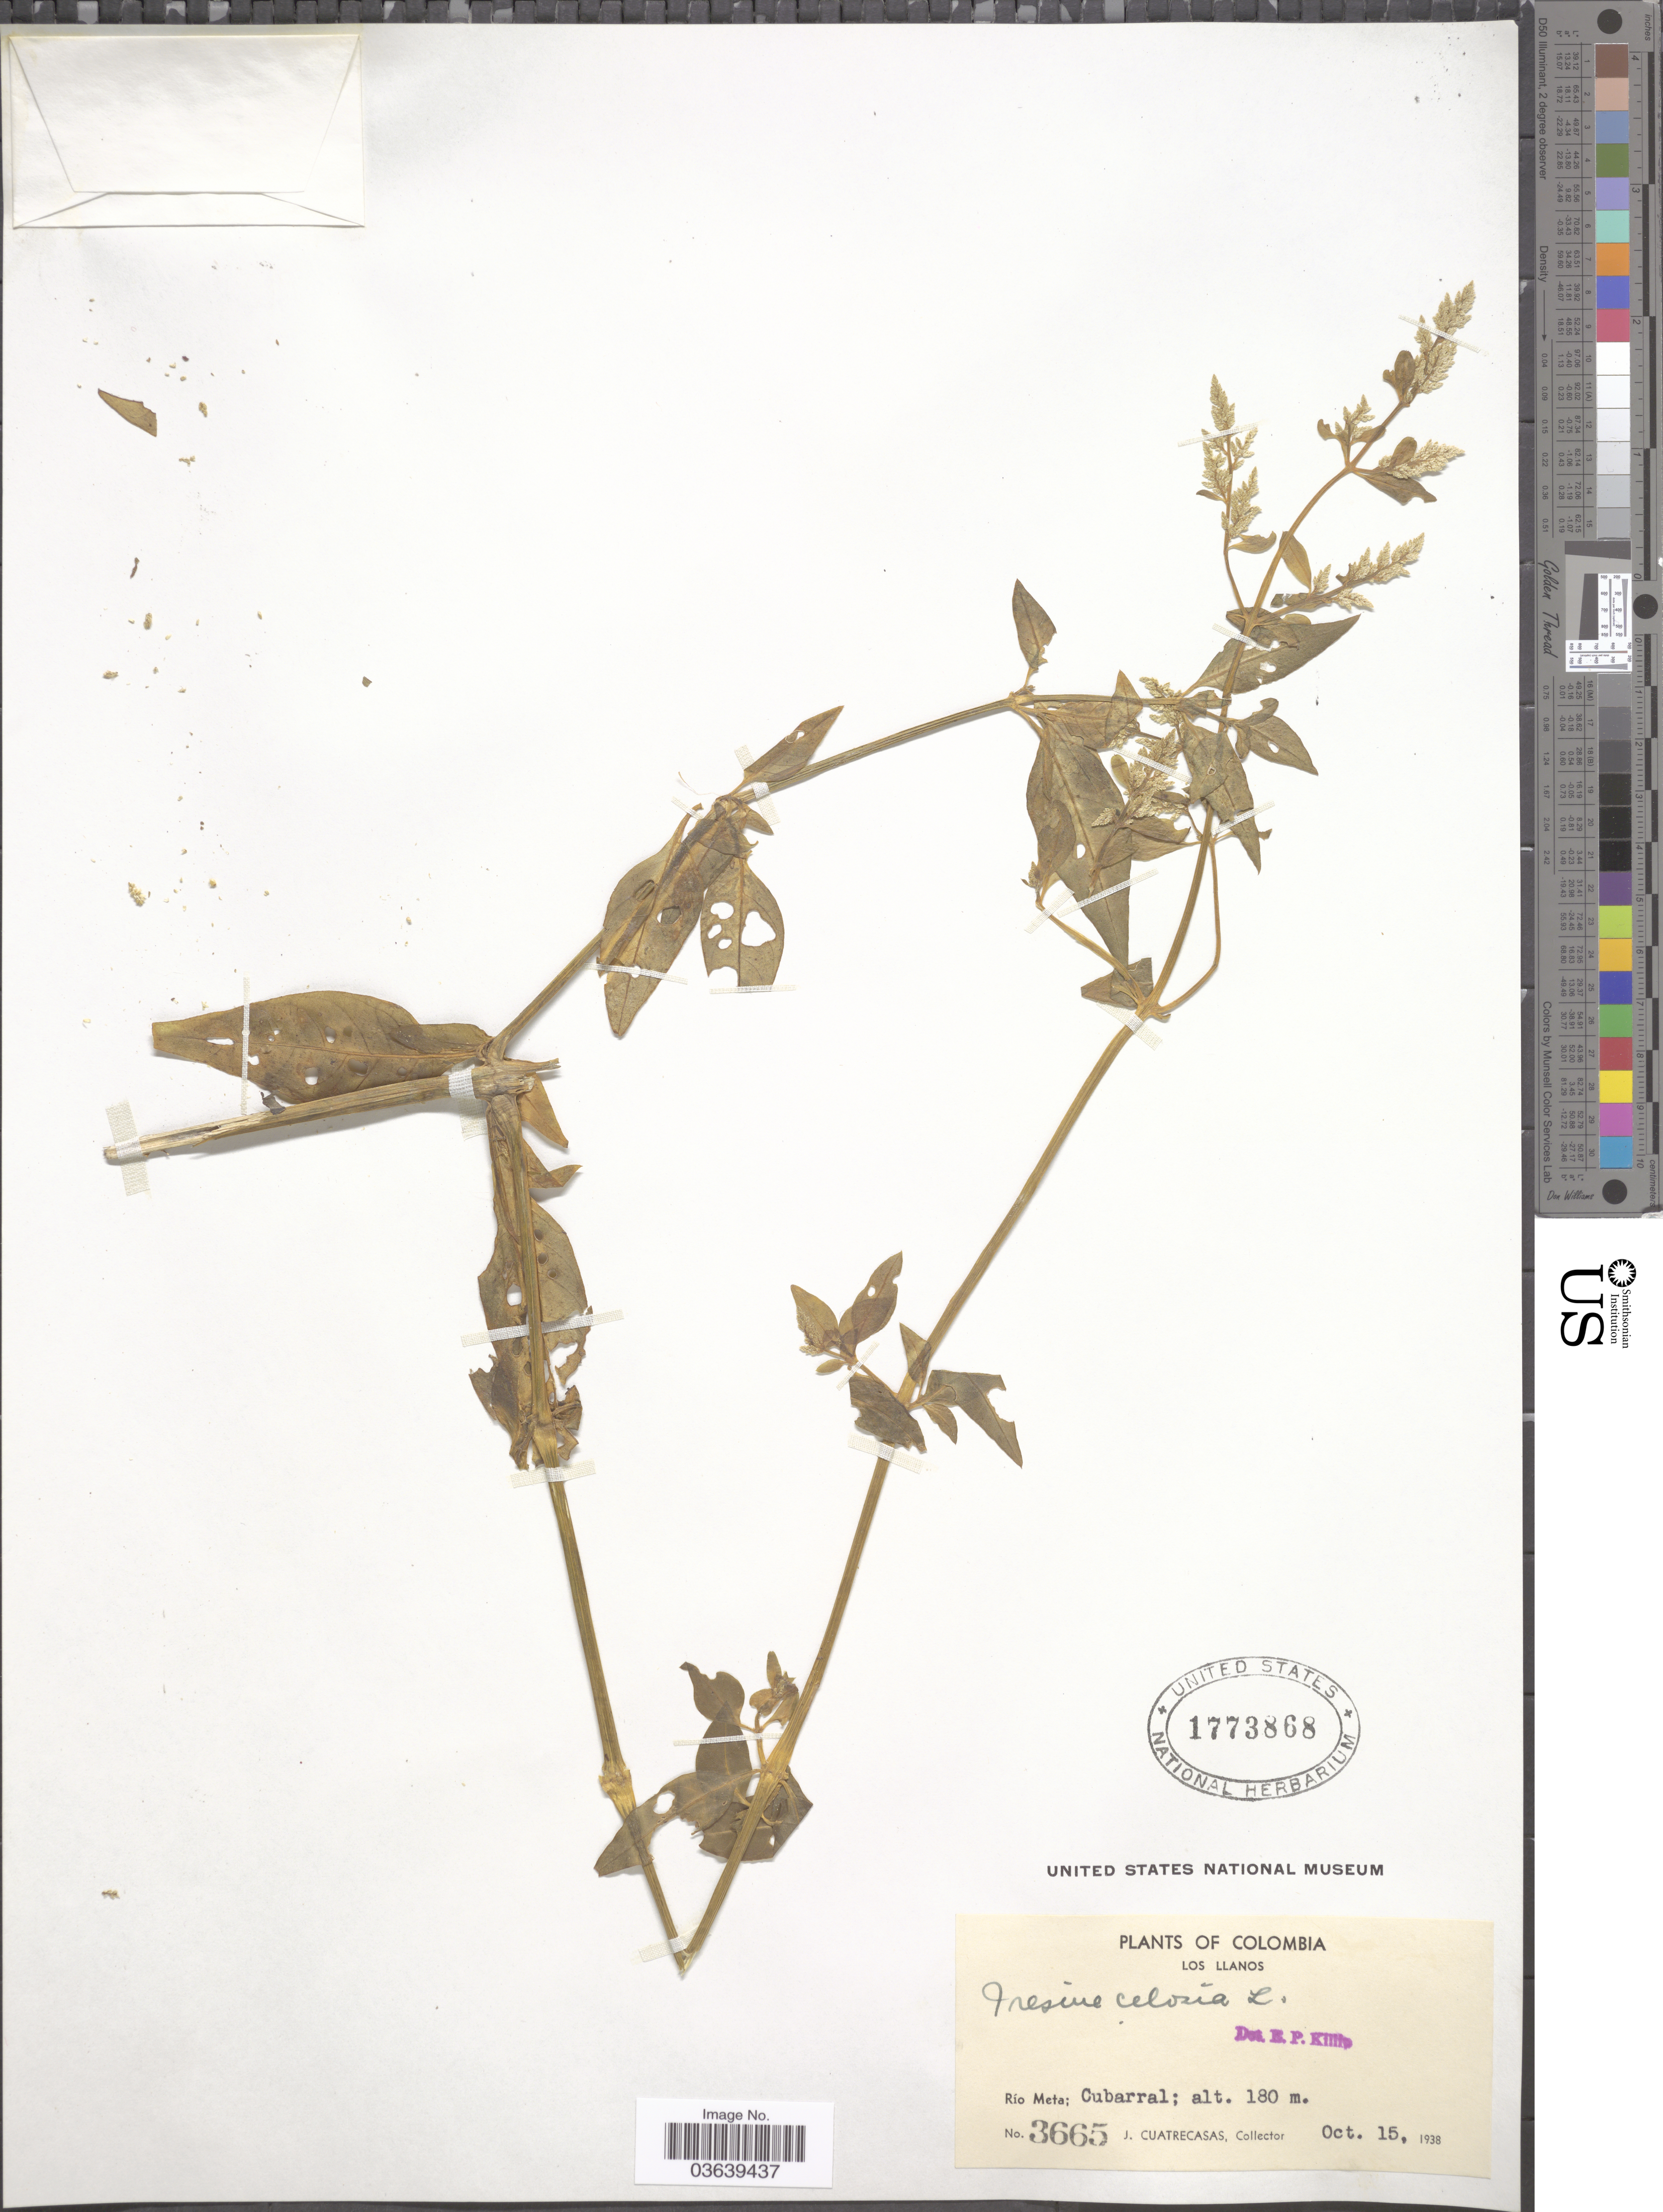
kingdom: Plantae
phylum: Tracheophyta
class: Magnoliopsida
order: Caryophyllales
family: Amaranthaceae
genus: Iresine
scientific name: Iresine celosia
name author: L.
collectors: J. Cuatrecasas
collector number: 3665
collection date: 1938-10-15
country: Colombia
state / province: Meta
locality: Los Llanos. Río Meta; Cubarral.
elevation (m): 180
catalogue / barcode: US 1773868